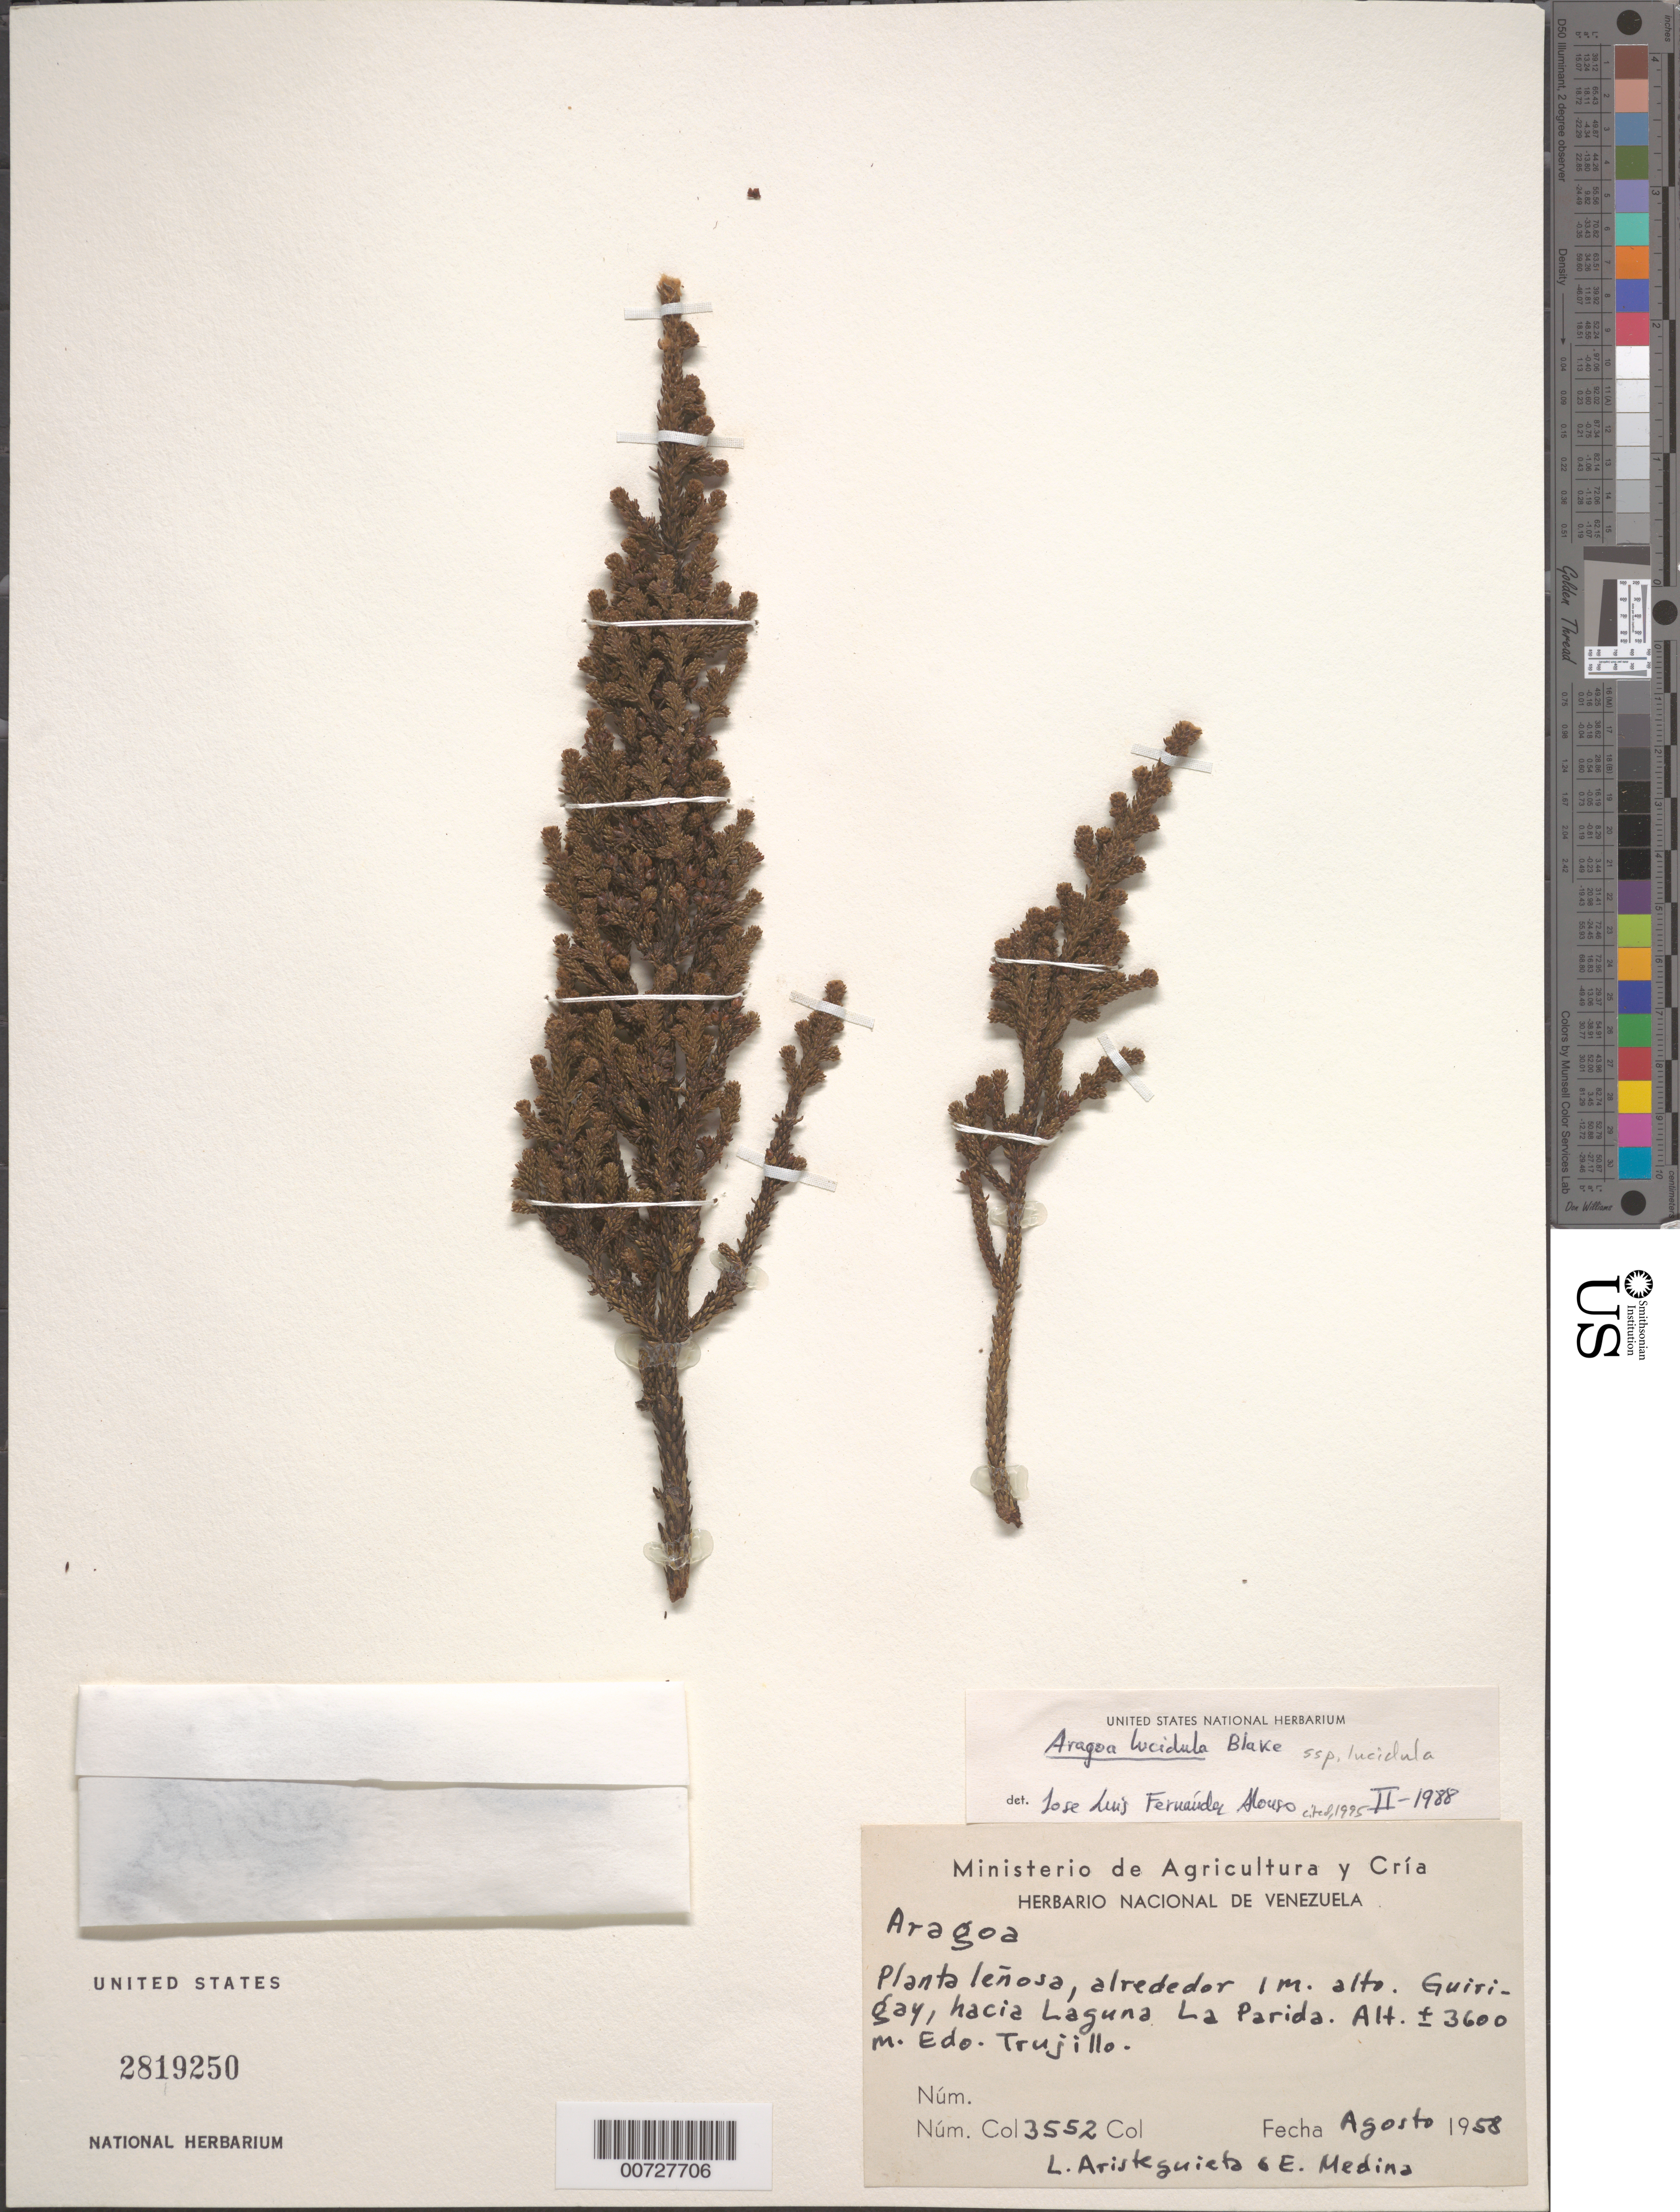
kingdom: Plantae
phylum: Tracheophyta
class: Magnoliopsida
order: Lamiales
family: Plantaginaceae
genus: Aragoa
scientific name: Aragoa lucidula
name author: S.F. Blake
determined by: Fernández-Alonso, J. L.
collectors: L. Aristeguieta & E. Medina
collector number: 3552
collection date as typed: Aug 1958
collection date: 1958-08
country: Venezuela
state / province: Trujillo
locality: Guirigay, hacia Laguna La Parida.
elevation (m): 3600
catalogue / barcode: US 2819250